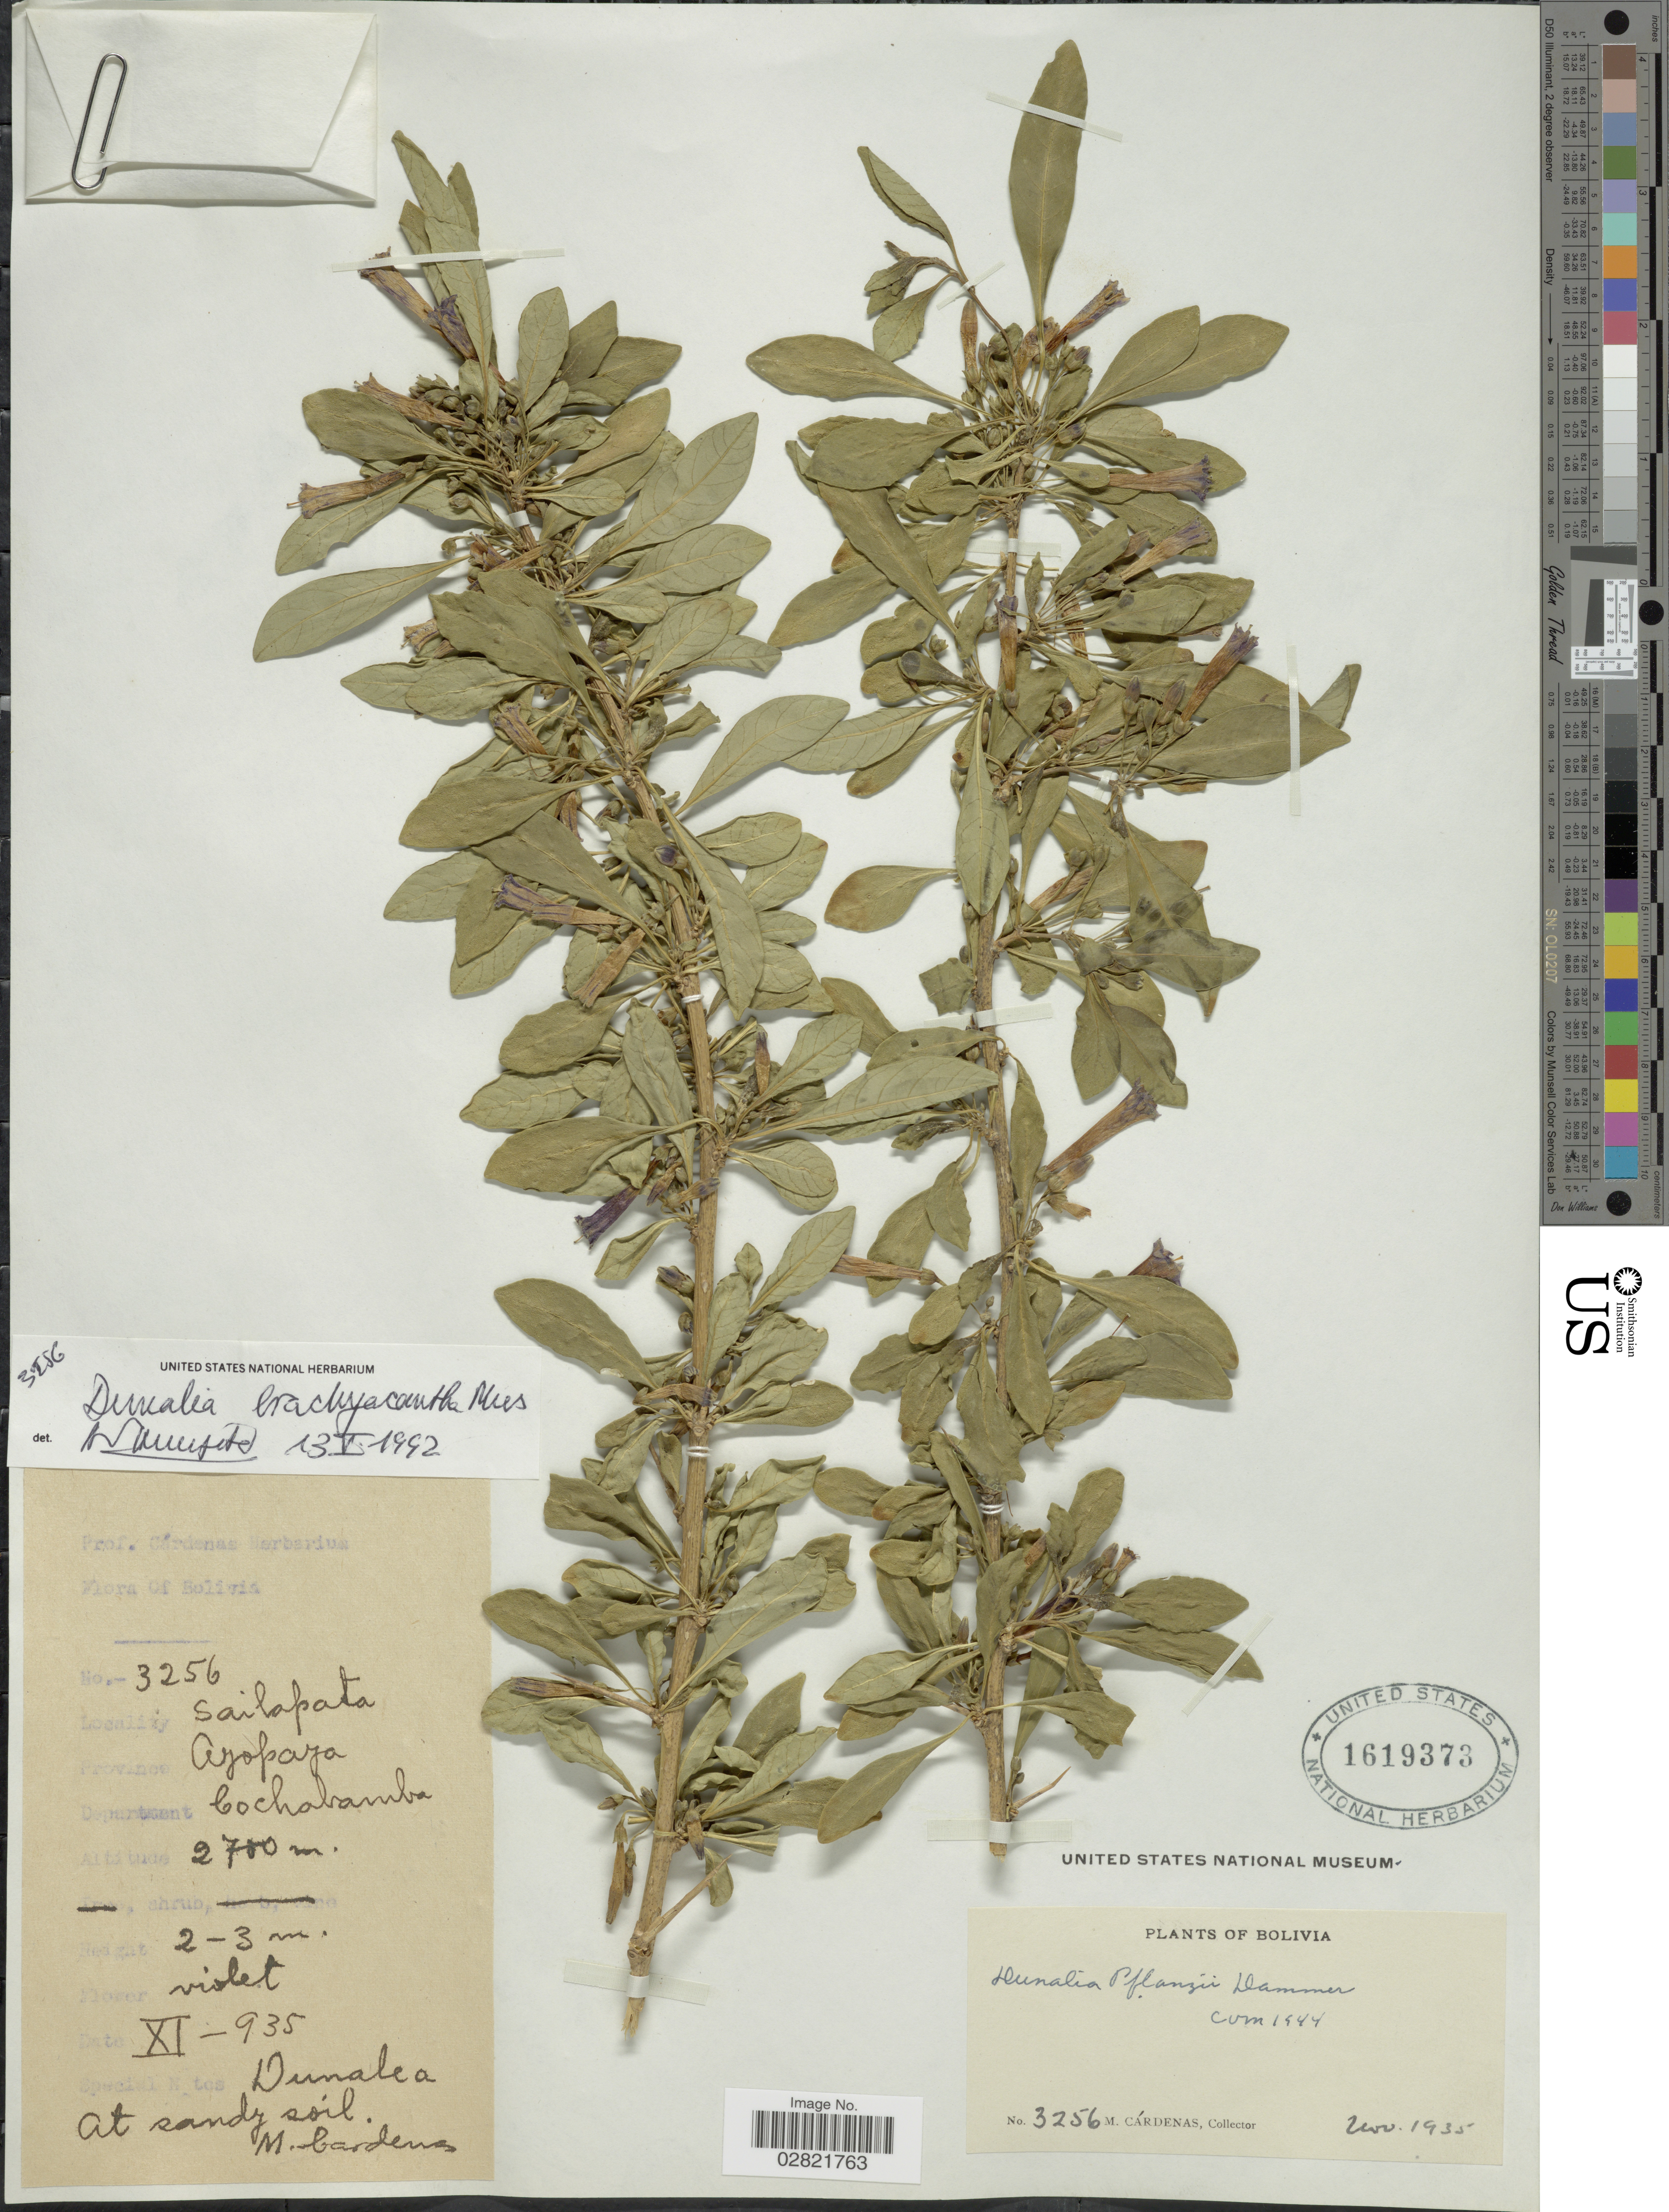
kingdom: Plantae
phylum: Tracheophyta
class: Magnoliopsida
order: Solanales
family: Solanaceae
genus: Dunalia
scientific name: Dunalia brachyacantha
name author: Miers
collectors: M. Cárdenas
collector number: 3256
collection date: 1935-11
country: Bolivia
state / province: Cochabamba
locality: Sailapata. Province Ayopaya. Department Cochabamba.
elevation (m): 2700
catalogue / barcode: US 1619373